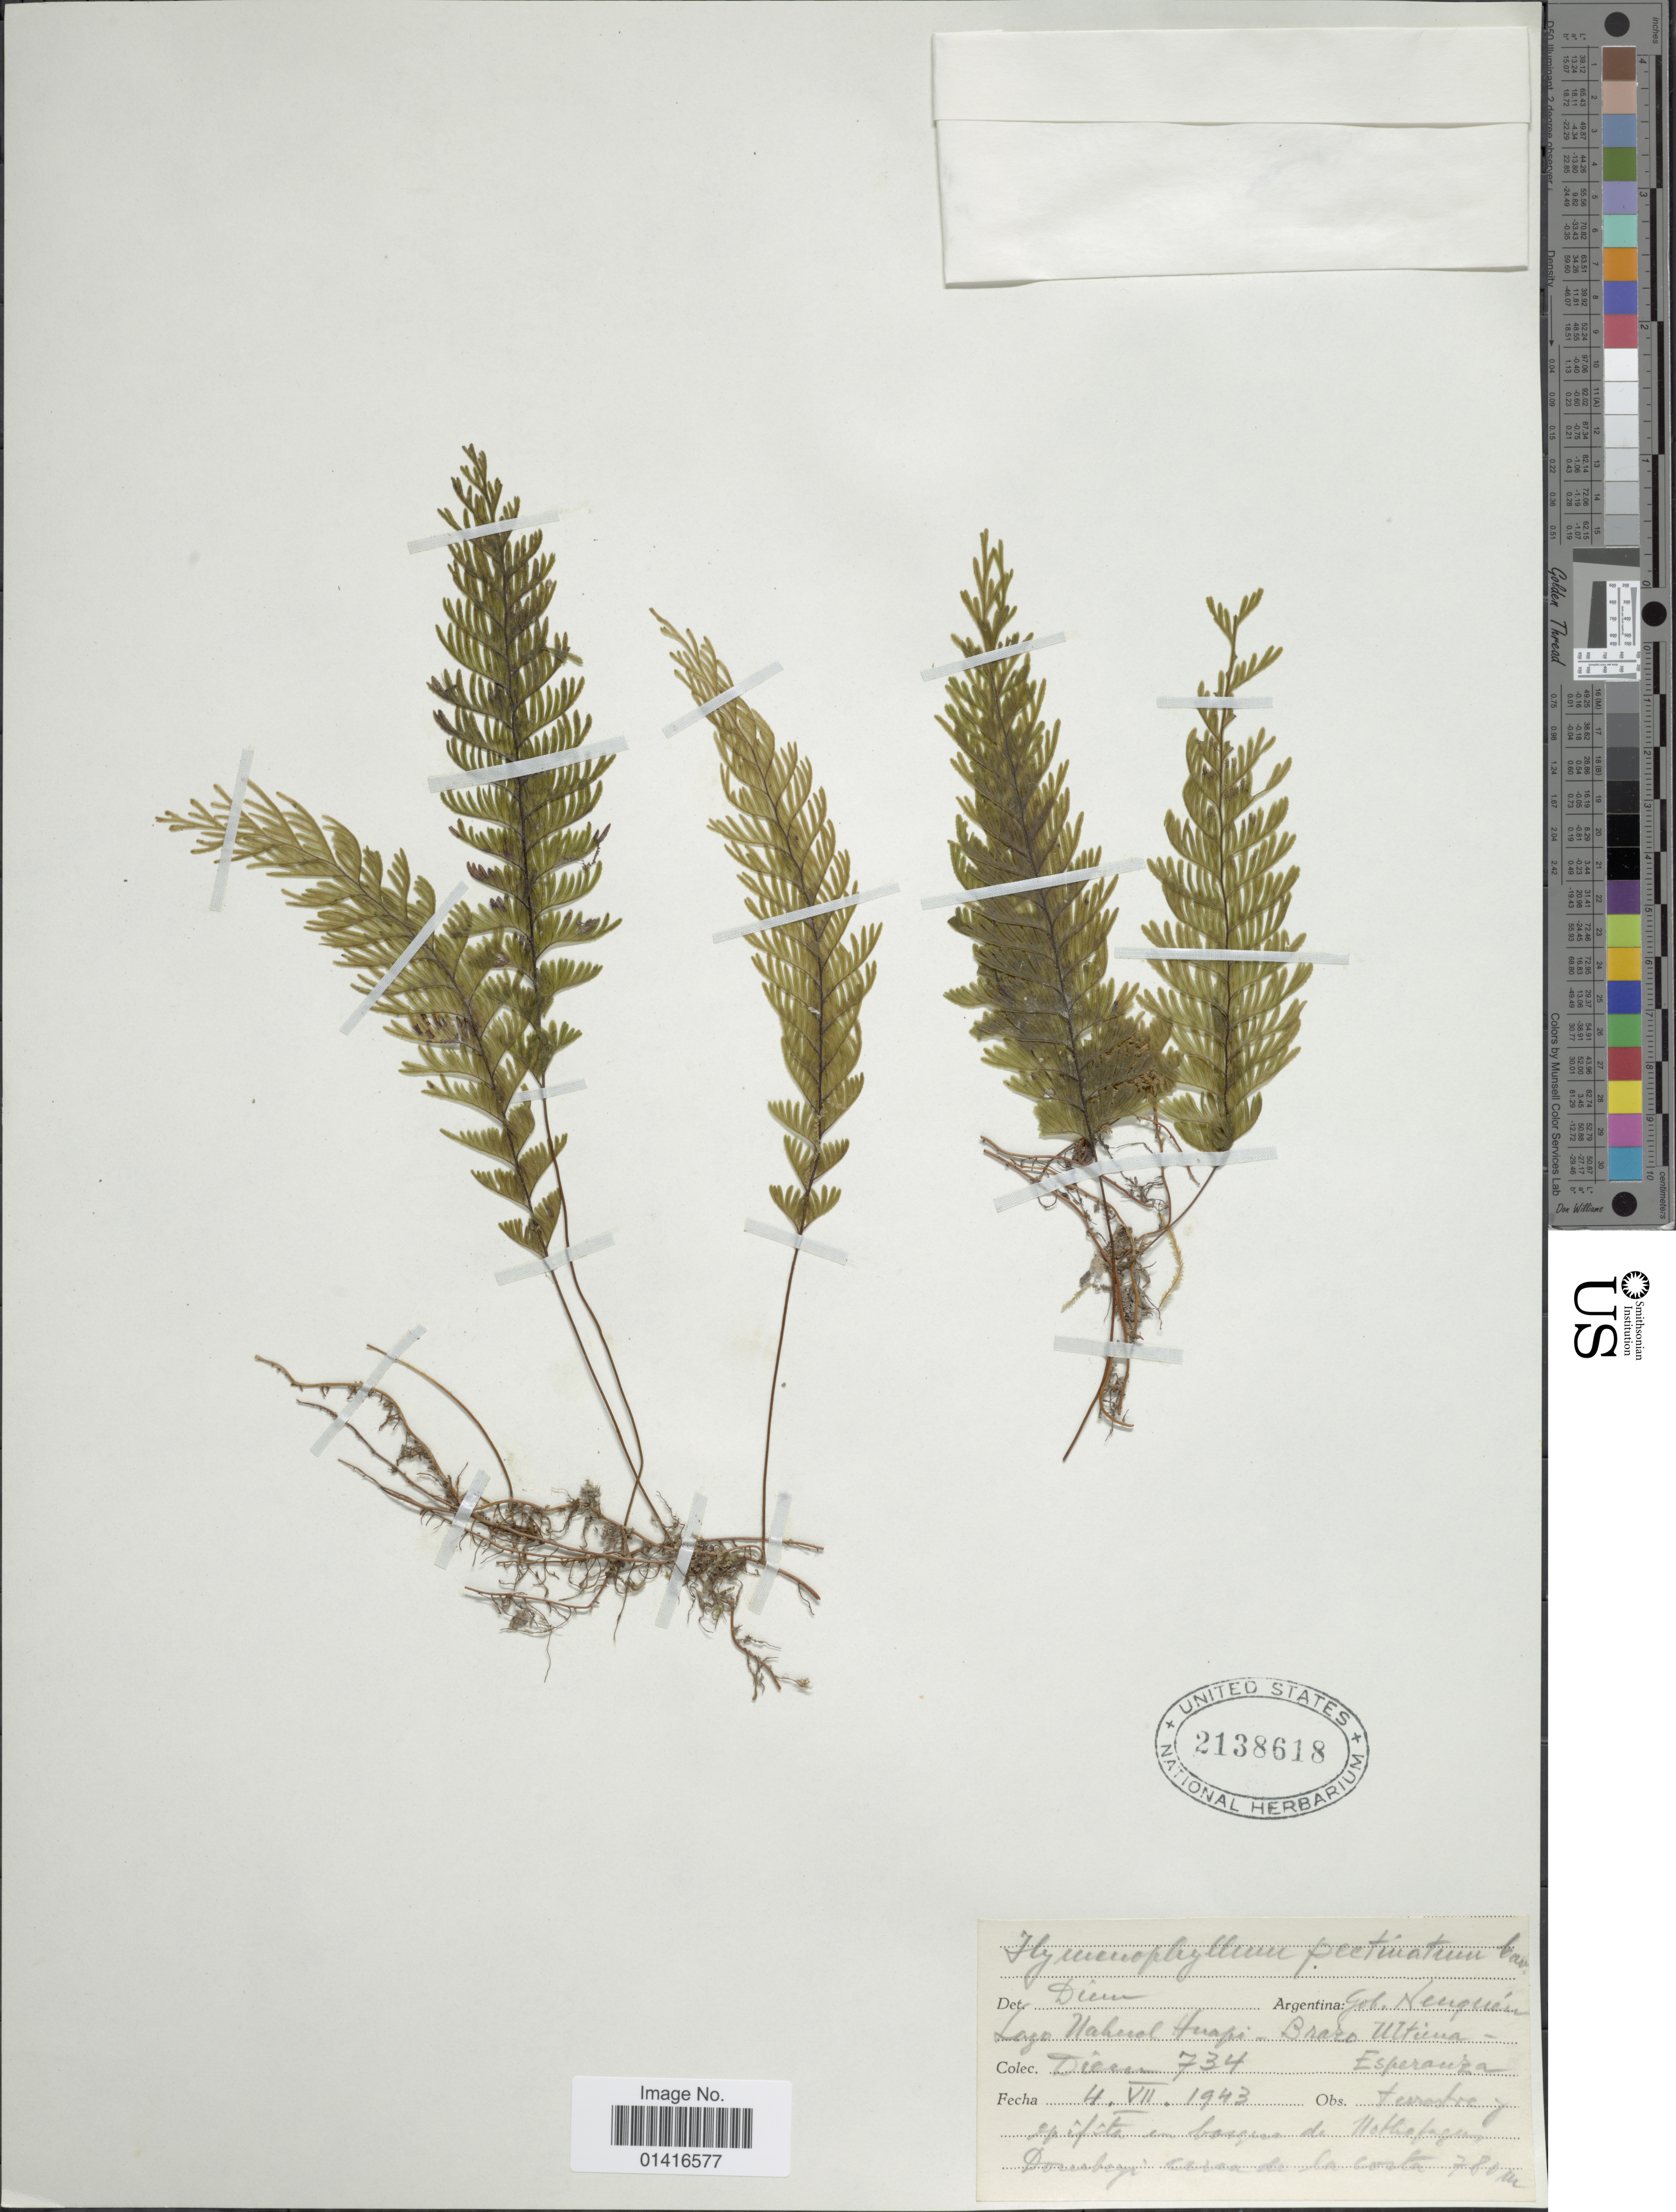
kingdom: Plantae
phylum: Tracheophyta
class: Polypodiopsida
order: Hymenophyllales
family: Hymenophyllaceae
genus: Hymenophyllum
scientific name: Hymenophyllum pectinatum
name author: Cav.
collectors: T. Pederson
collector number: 734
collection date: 1943-07-04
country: Argentina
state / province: Neuquen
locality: Lago Nahuel Huapi - Brazo Ultima - Esperanza.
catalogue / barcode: US 2138618